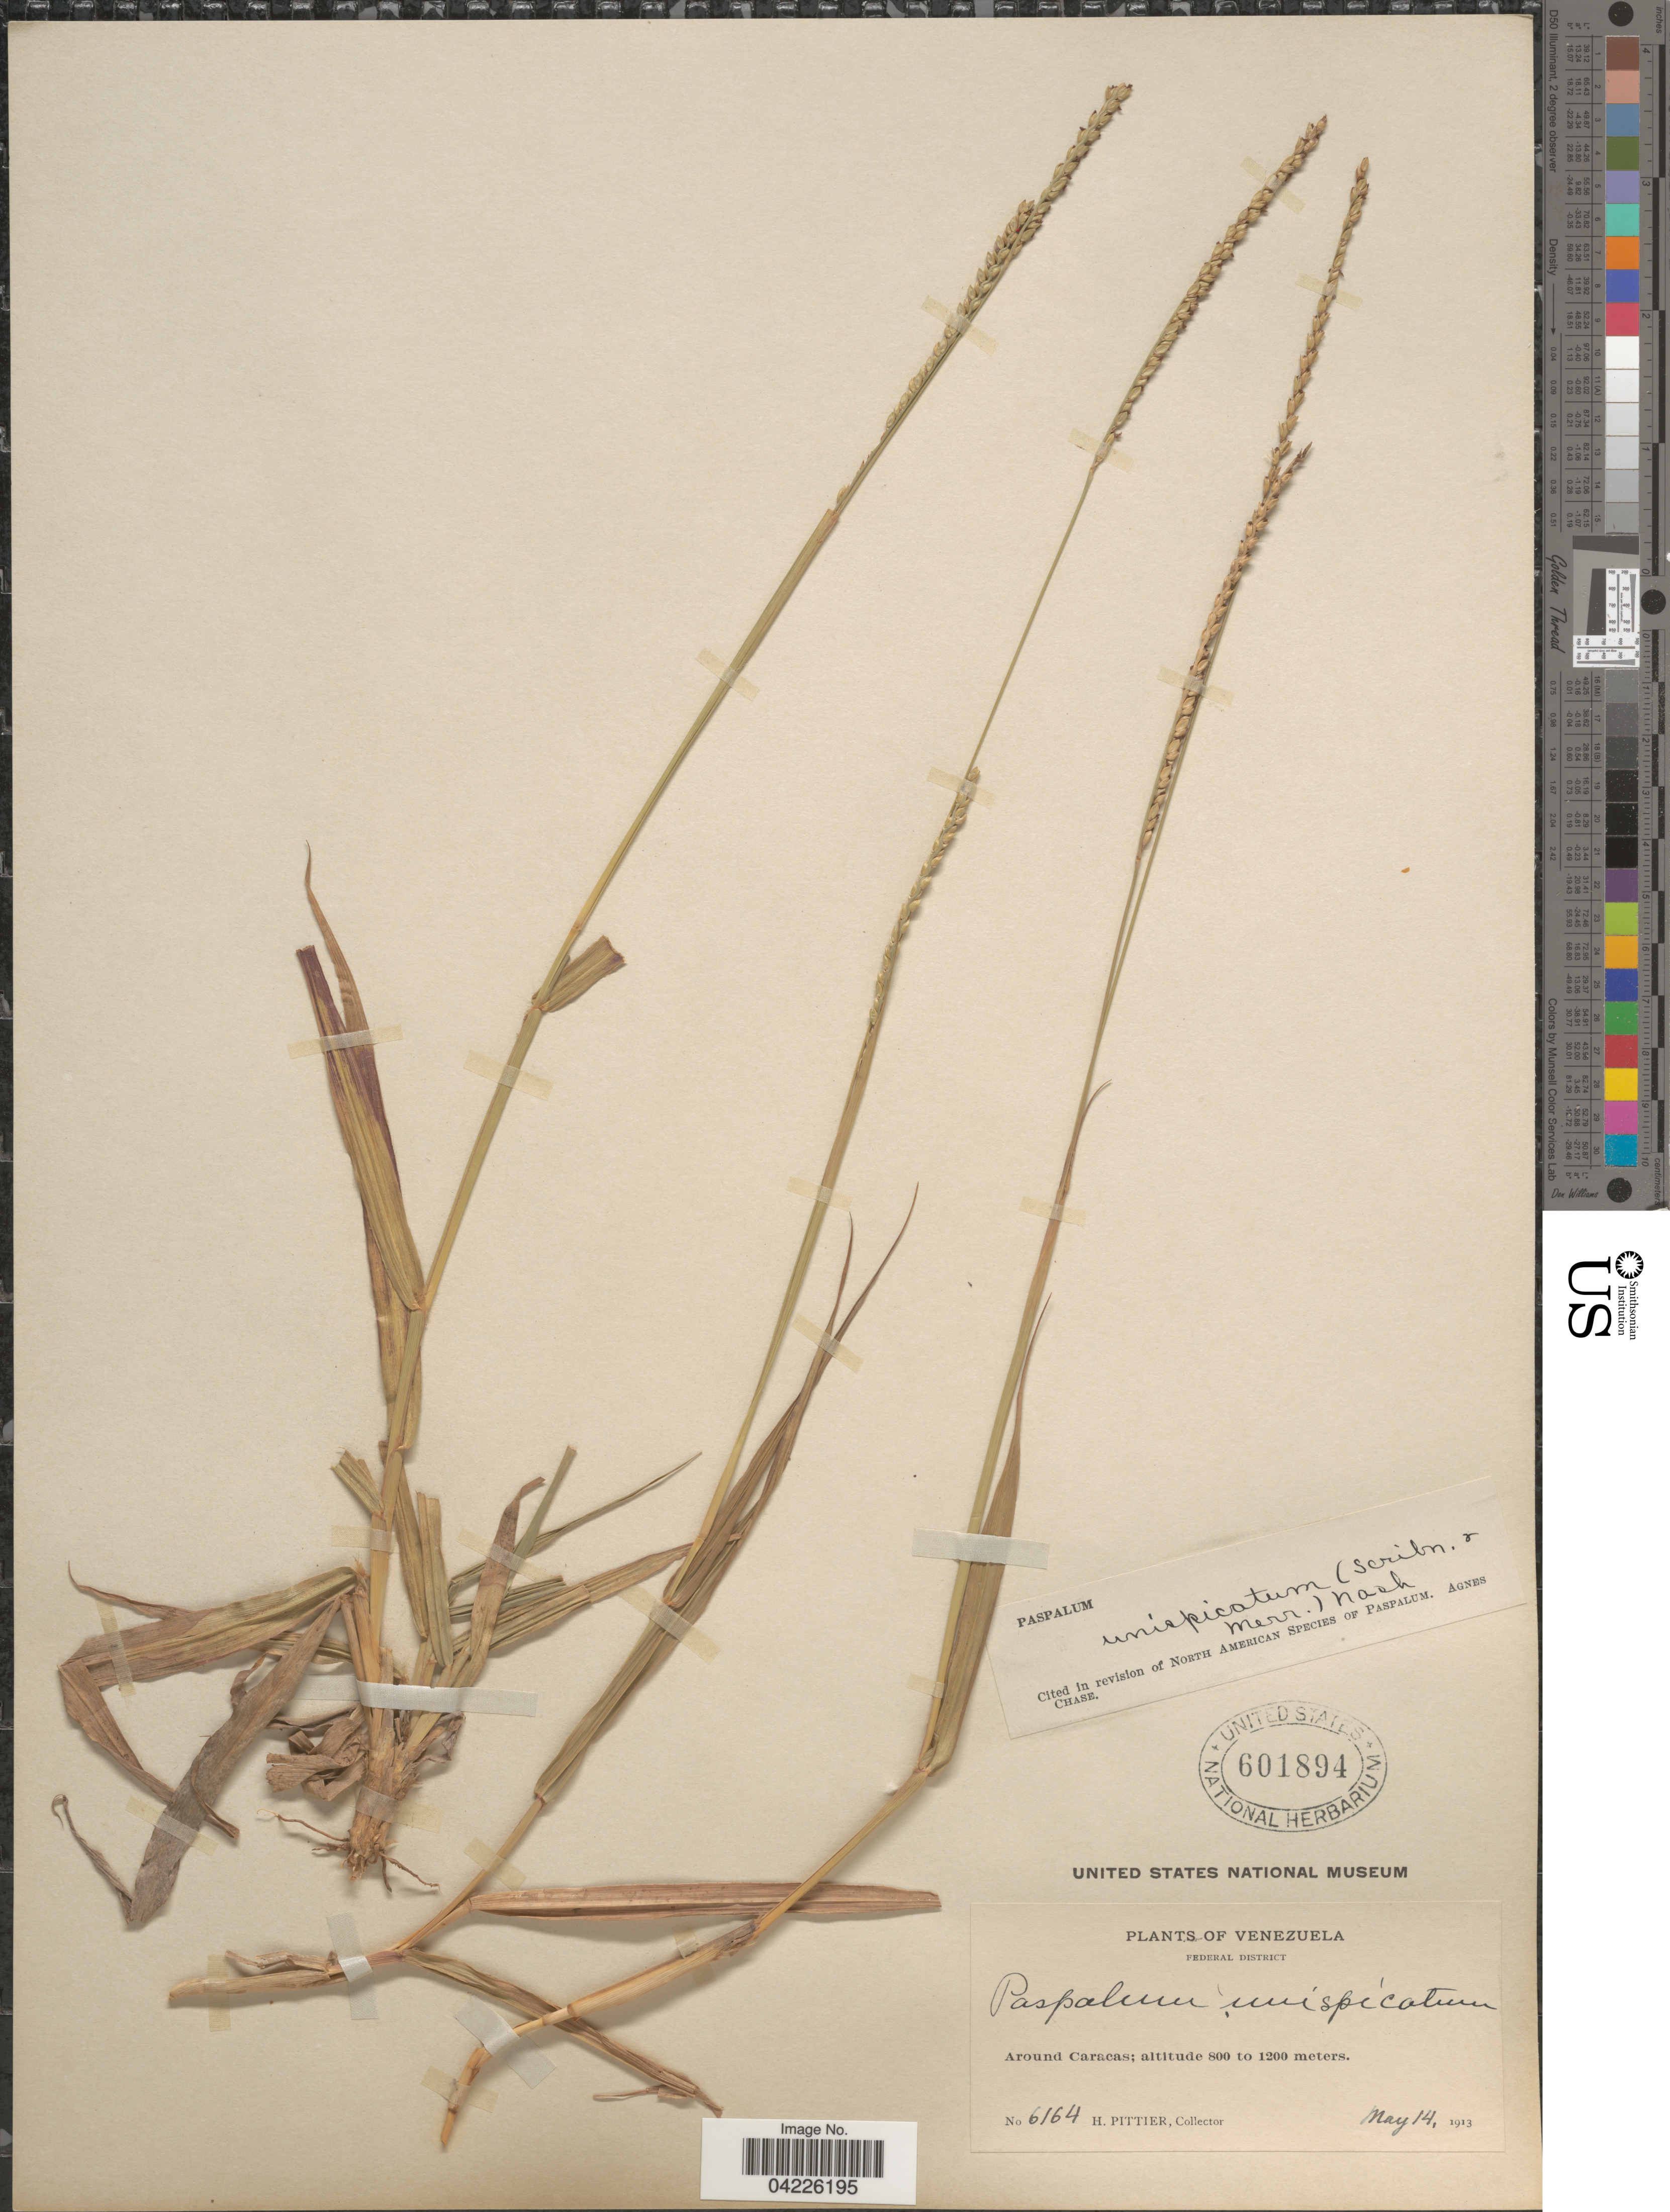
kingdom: Plantae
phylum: Tracheophyta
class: Liliopsida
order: Poales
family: Poaceae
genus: Paspalum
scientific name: Paspalum unispicatum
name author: (Scribn. & Merr.) Nash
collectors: H. F. Pittier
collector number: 6164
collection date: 1913-05-14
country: Venezuela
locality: Federal District. Around Caracas.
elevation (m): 800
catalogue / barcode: US 601894